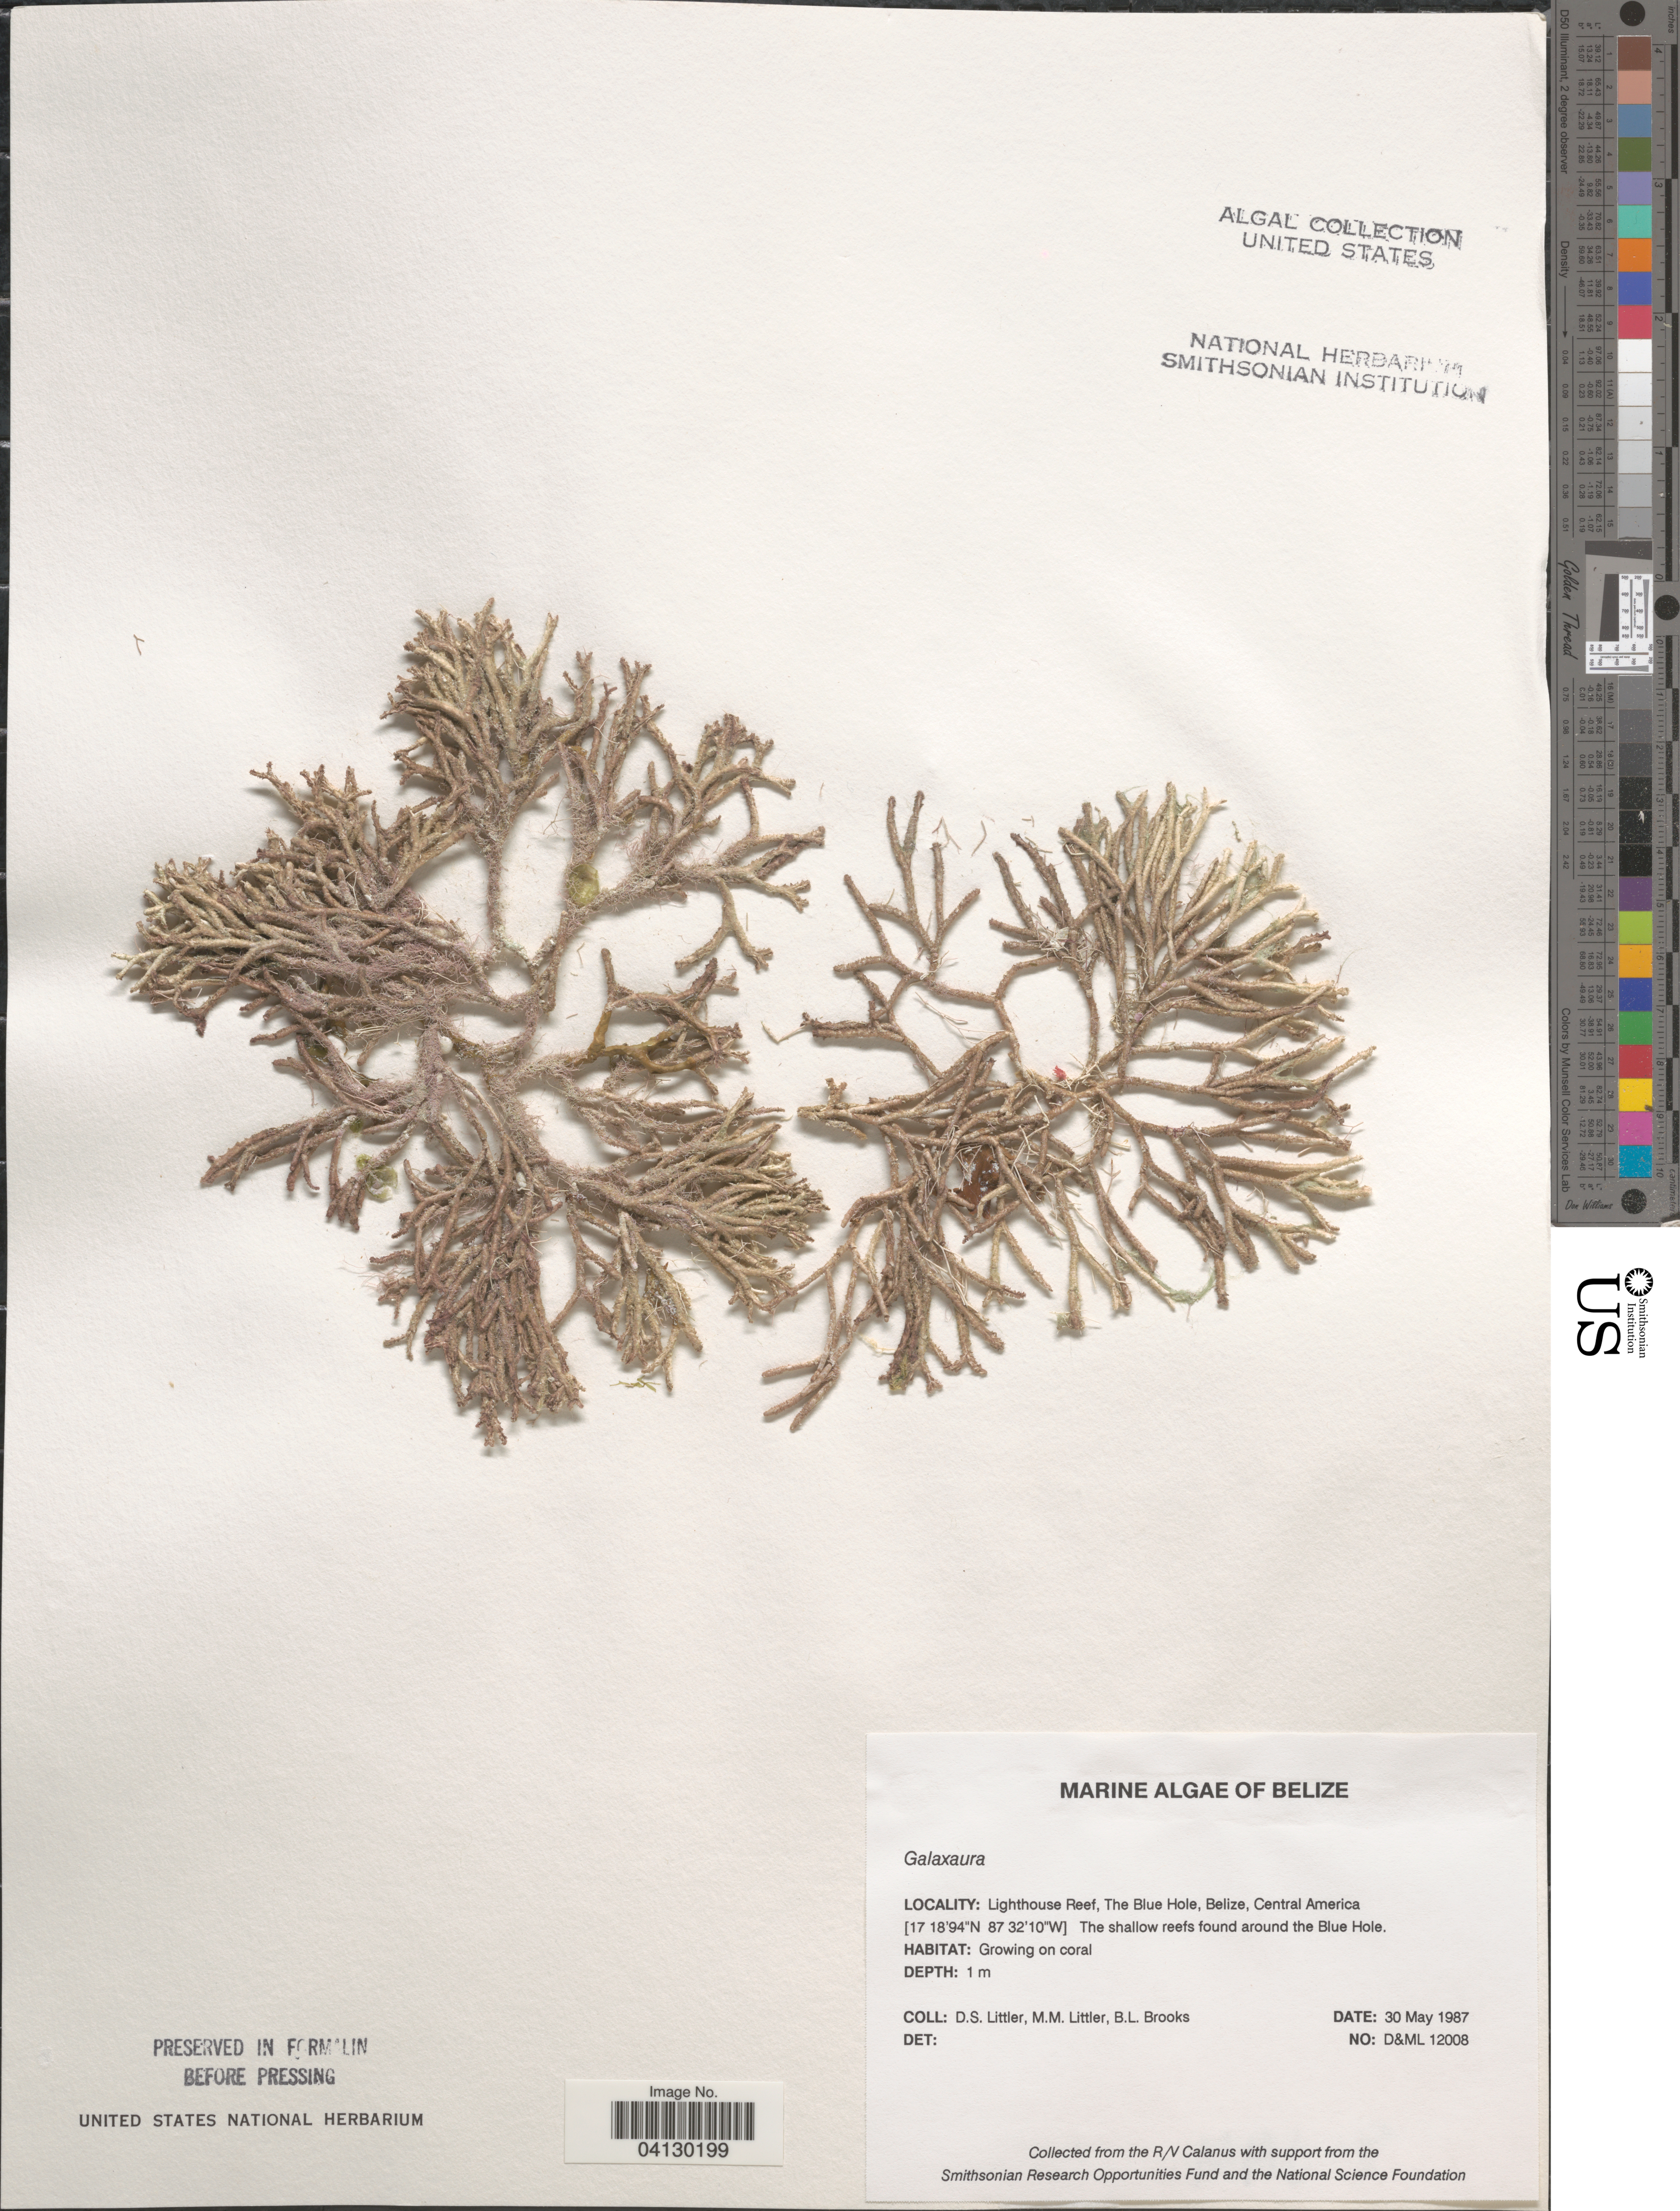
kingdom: Plantae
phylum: Rhodophyta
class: Florideophyceae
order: Nemaliales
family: Galaxauraceae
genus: Galaxaura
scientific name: Galaxaura rugosa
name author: (Ellis & Sol.) J.V.Lamouroux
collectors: D. S. Littler & B. Brooks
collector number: D&ML12008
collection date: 1987-05-30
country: Belize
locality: Lighthouse Reef, The Blue Hole. The shallow reefs found around the Blue Hole.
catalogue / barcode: US 328600